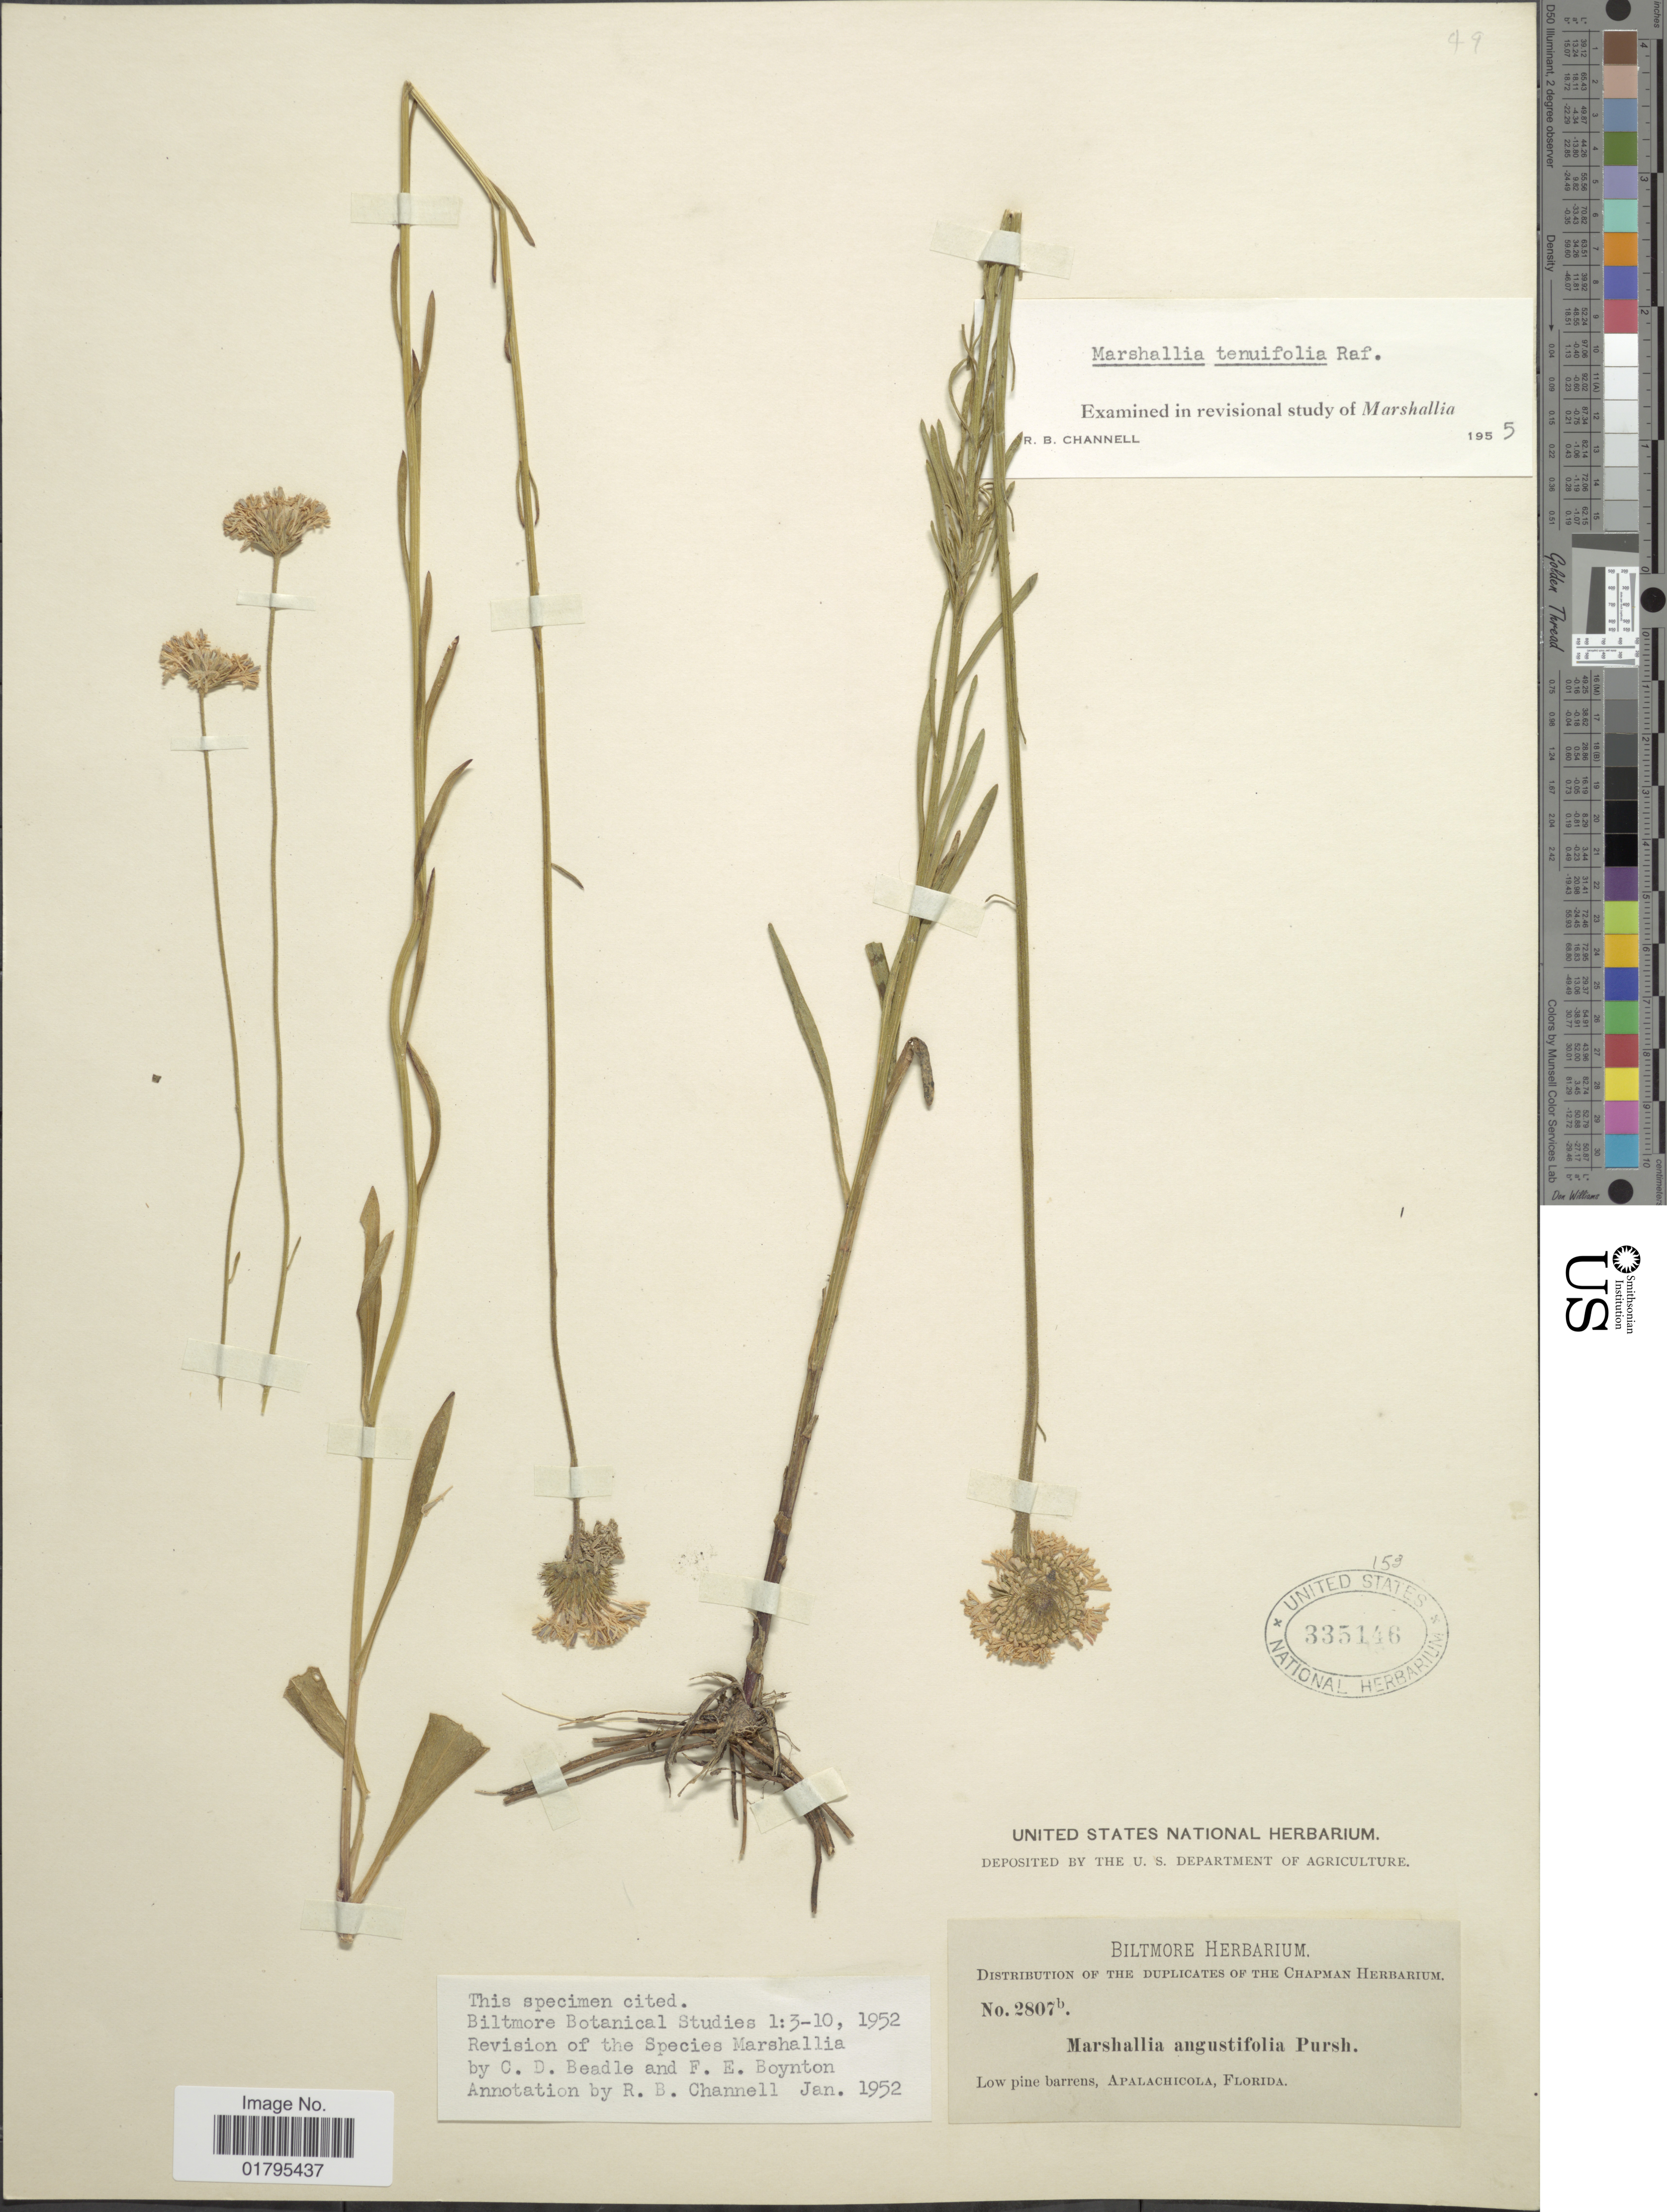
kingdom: Plantae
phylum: Tracheophyta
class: Magnoliopsida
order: Asterales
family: Asteraceae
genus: Marshallia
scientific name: Marshallia tenuifolia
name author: Raf.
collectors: ex herb. Biltmore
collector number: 2807b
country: United States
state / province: Florida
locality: Low pine barrens, Apalachicola.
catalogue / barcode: US 335146